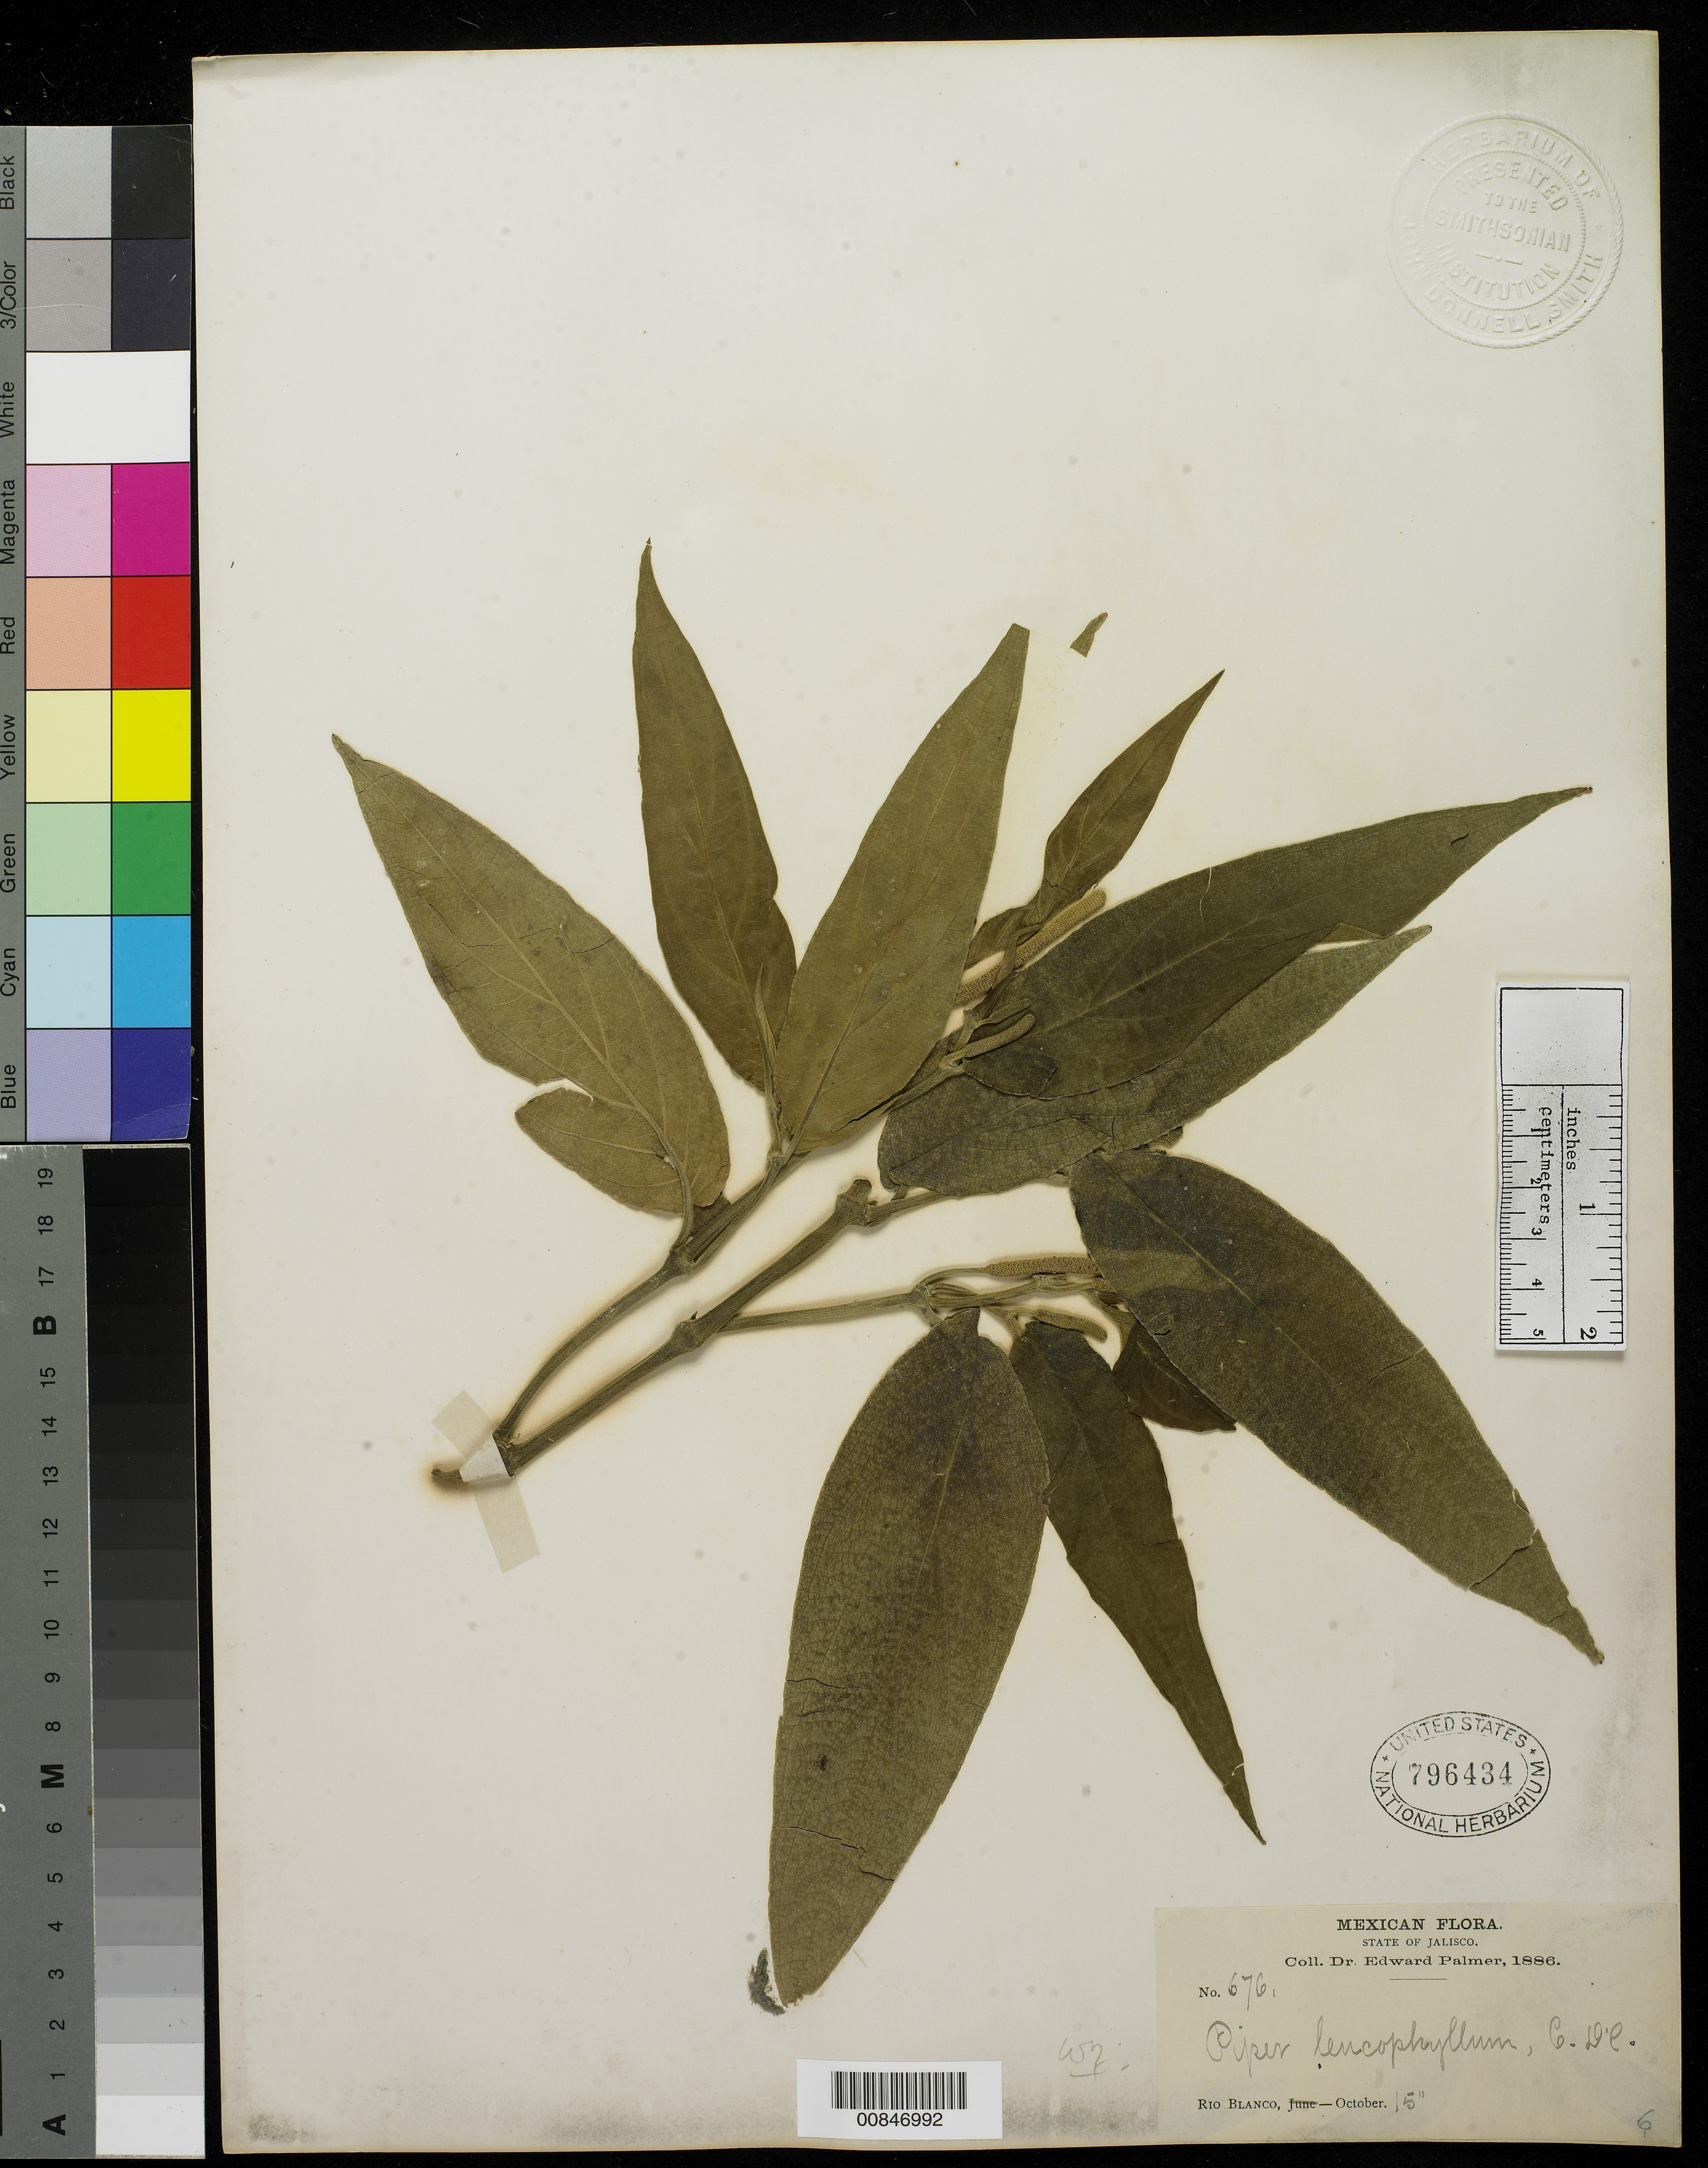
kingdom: Plantae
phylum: Tracheophyta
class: Magnoliopsida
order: Piperales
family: Piperaceae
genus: Piper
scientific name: Piper leucophyllum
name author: (Miq.) C. DC.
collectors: E. Palmer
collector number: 676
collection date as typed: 15 Oct 1886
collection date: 1886-10-15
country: Mexico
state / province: Jalisco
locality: Río Blanco, Jalisco.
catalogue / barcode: US 796434